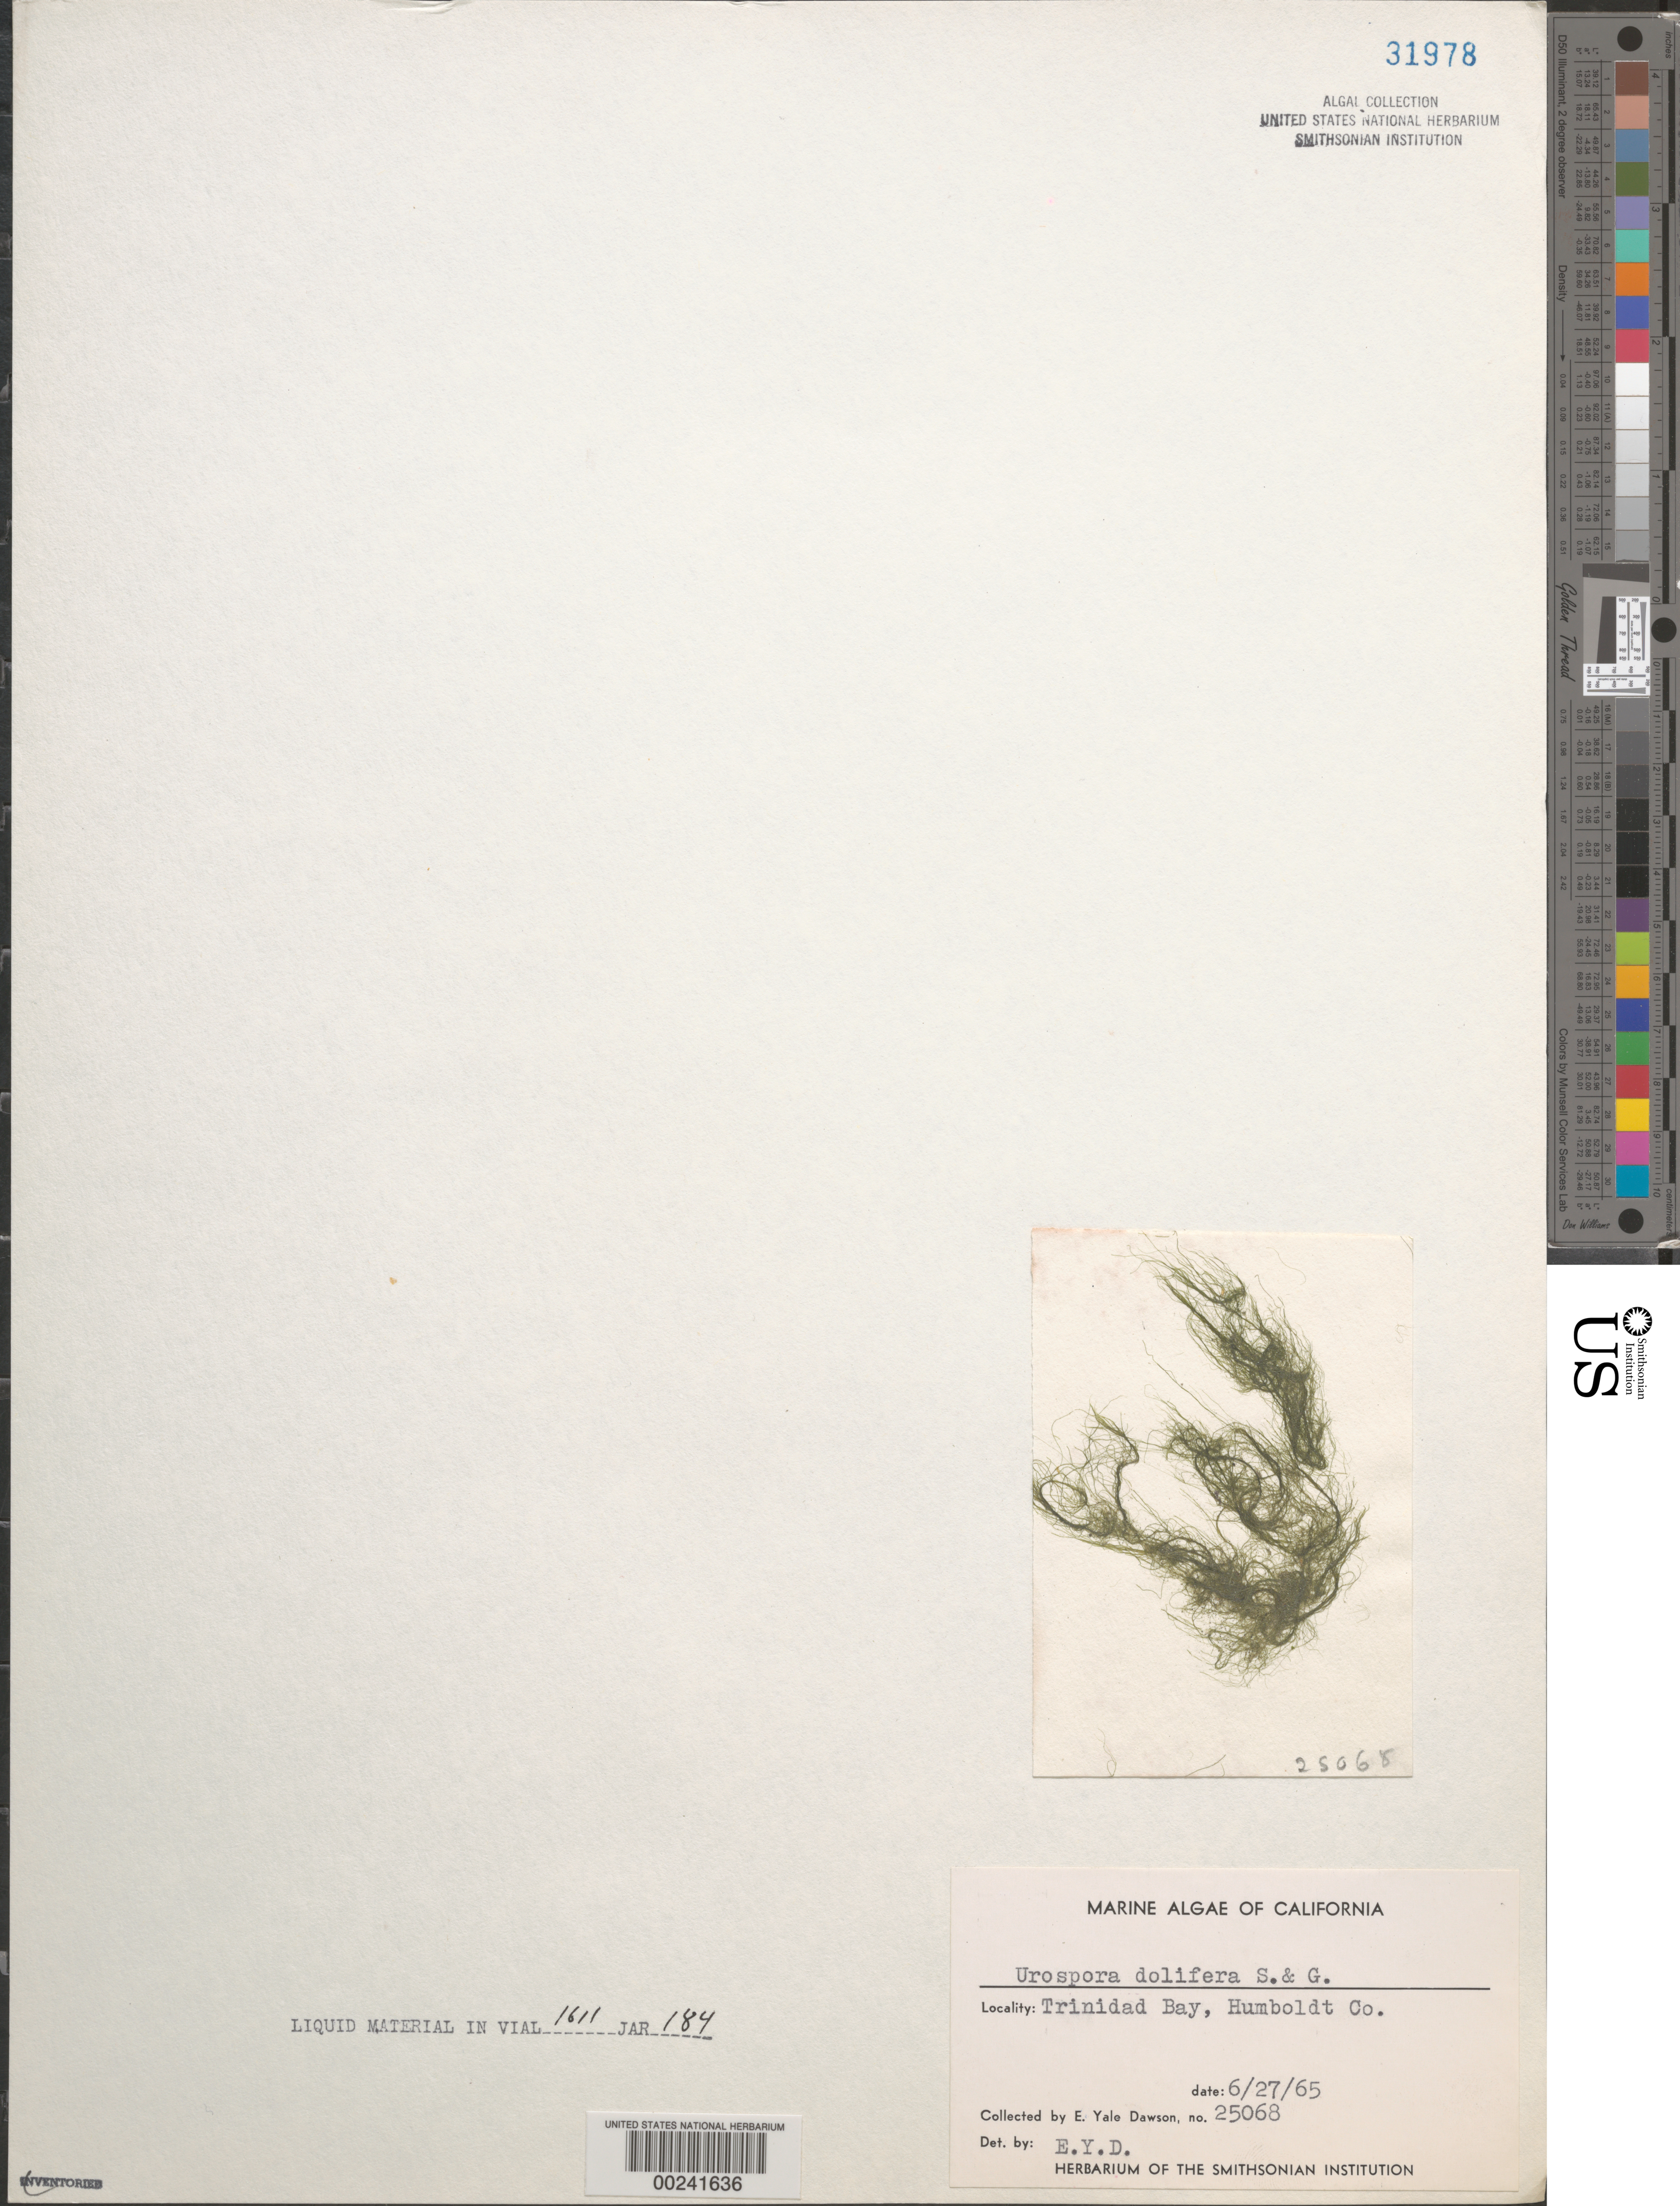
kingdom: Plantae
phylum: Chlorophyta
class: Ulvophyceae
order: Ulotrichales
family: Ulotrichaceae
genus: Urospora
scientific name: Urospora delifera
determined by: Dawson, E. Y.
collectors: E. Y. Dawson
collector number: EYD 25068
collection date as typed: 27 Jun 1965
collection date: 1965-06-27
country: United States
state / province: California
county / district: Humboldt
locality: Trinidad Bay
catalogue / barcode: US 31978